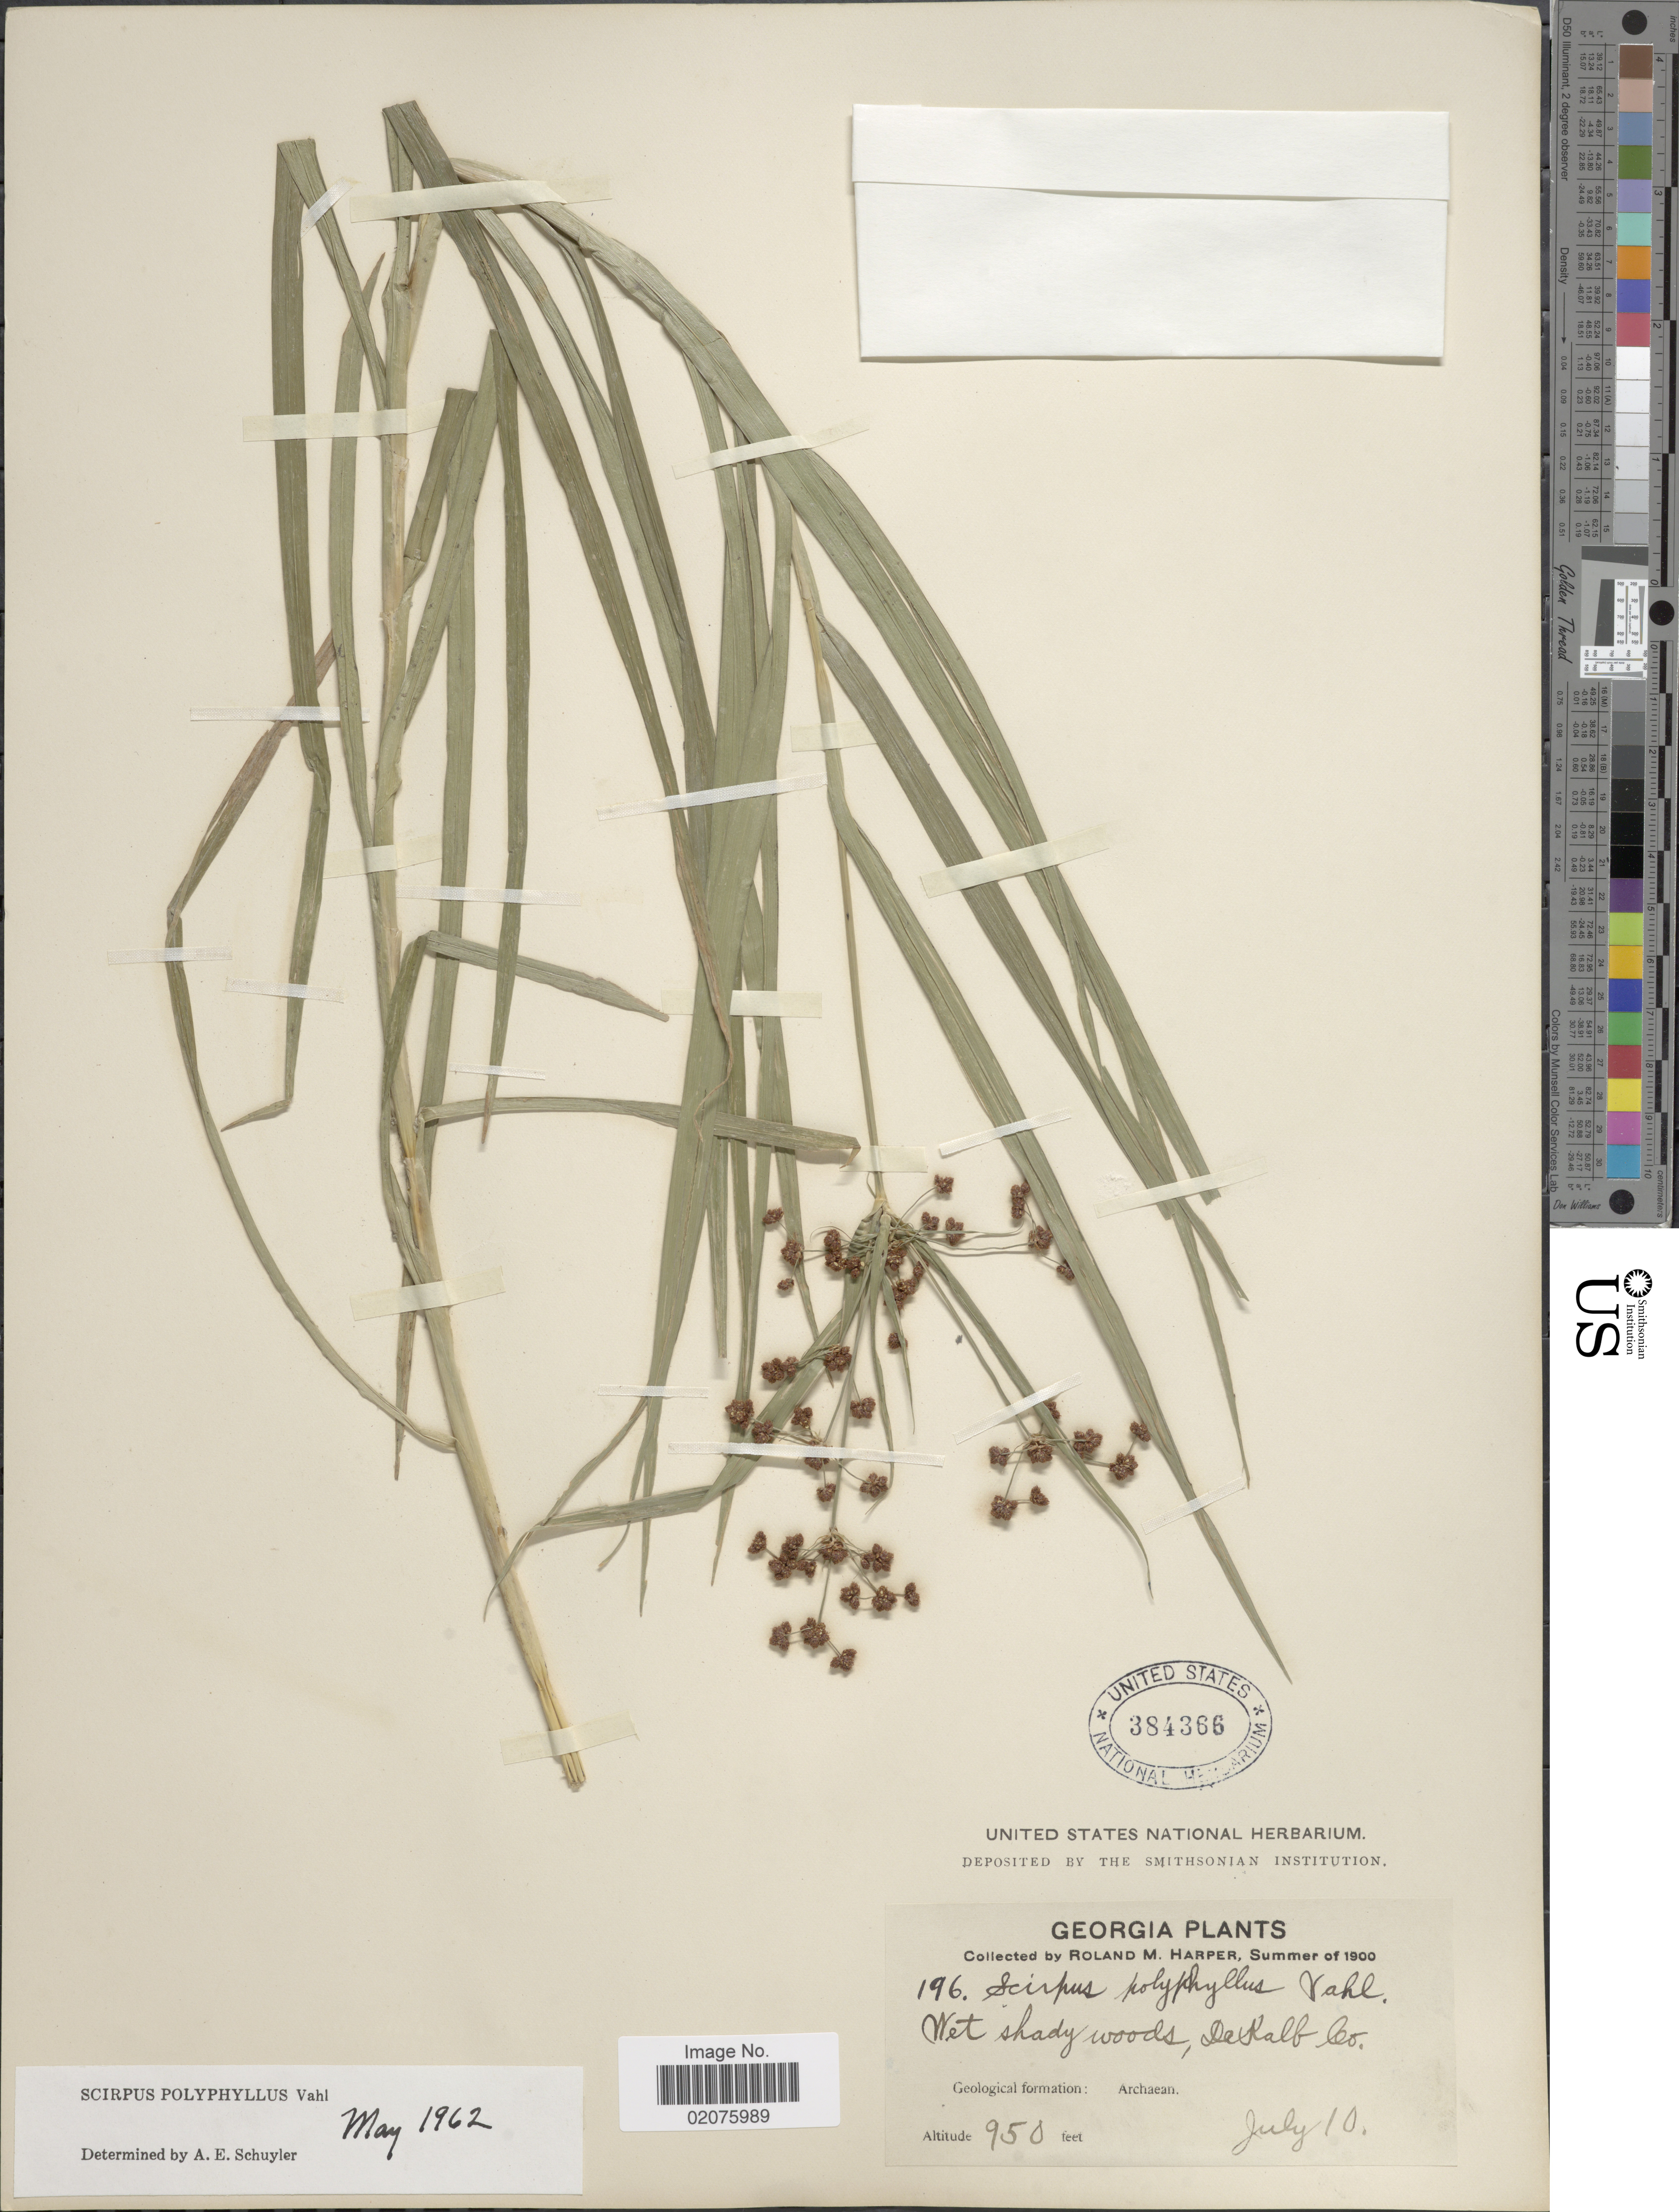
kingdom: Plantae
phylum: Tracheophyta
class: Liliopsida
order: Poales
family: Cyperaceae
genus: Scirpus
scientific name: Scirpus polyphyllus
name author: Vahl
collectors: R. M. Harper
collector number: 196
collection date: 1900-07-10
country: United States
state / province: Georgia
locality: DeKalb Co. Archaean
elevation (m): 290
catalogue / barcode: US 384366